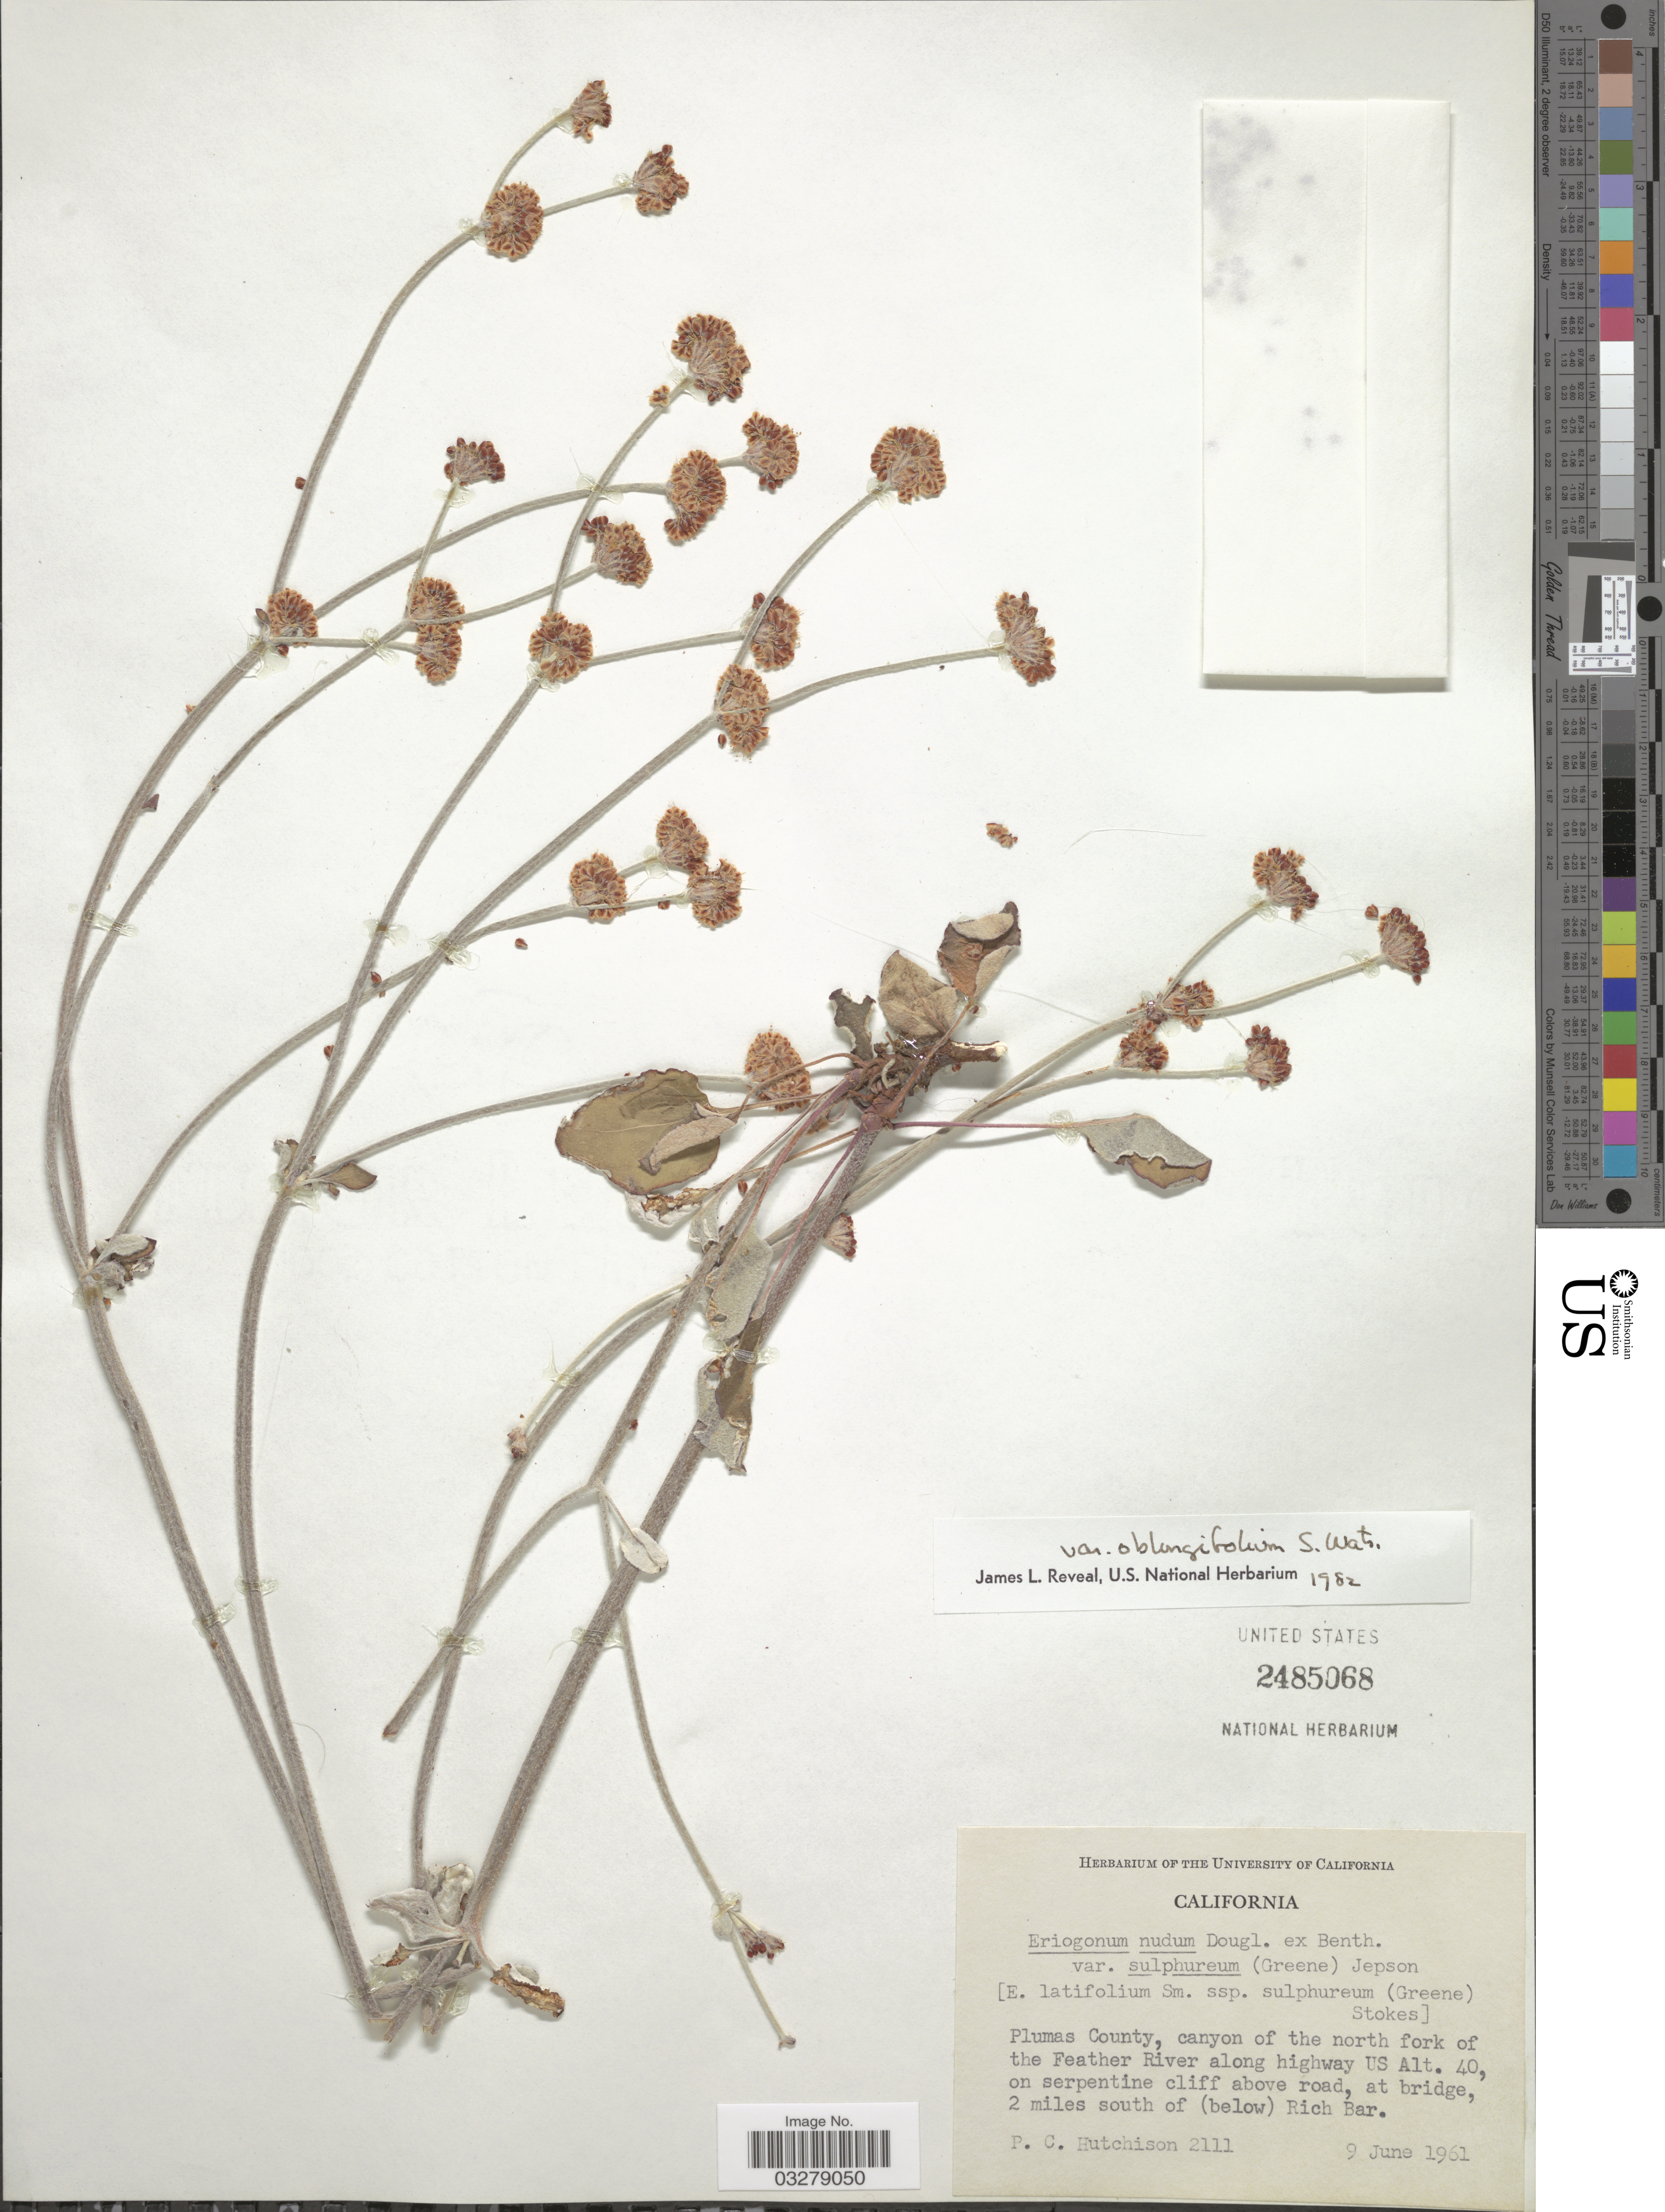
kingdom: Plantae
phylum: Tracheophyta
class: Magnoliopsida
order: Caryophyllales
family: Polygonaceae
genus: Eriogonum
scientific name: Eriogonum nudum var. oblongifolium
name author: Douglas ex Benth.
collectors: P. C. Hutchison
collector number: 2111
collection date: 1961-06-09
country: United States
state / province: California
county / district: Plumas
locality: Plumas County, canyon of the north fork of the Feather River along highway US, on serpentine cliff above road, at bridge, 2 miles south of (below) Rich Bar.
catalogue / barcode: US 2485068